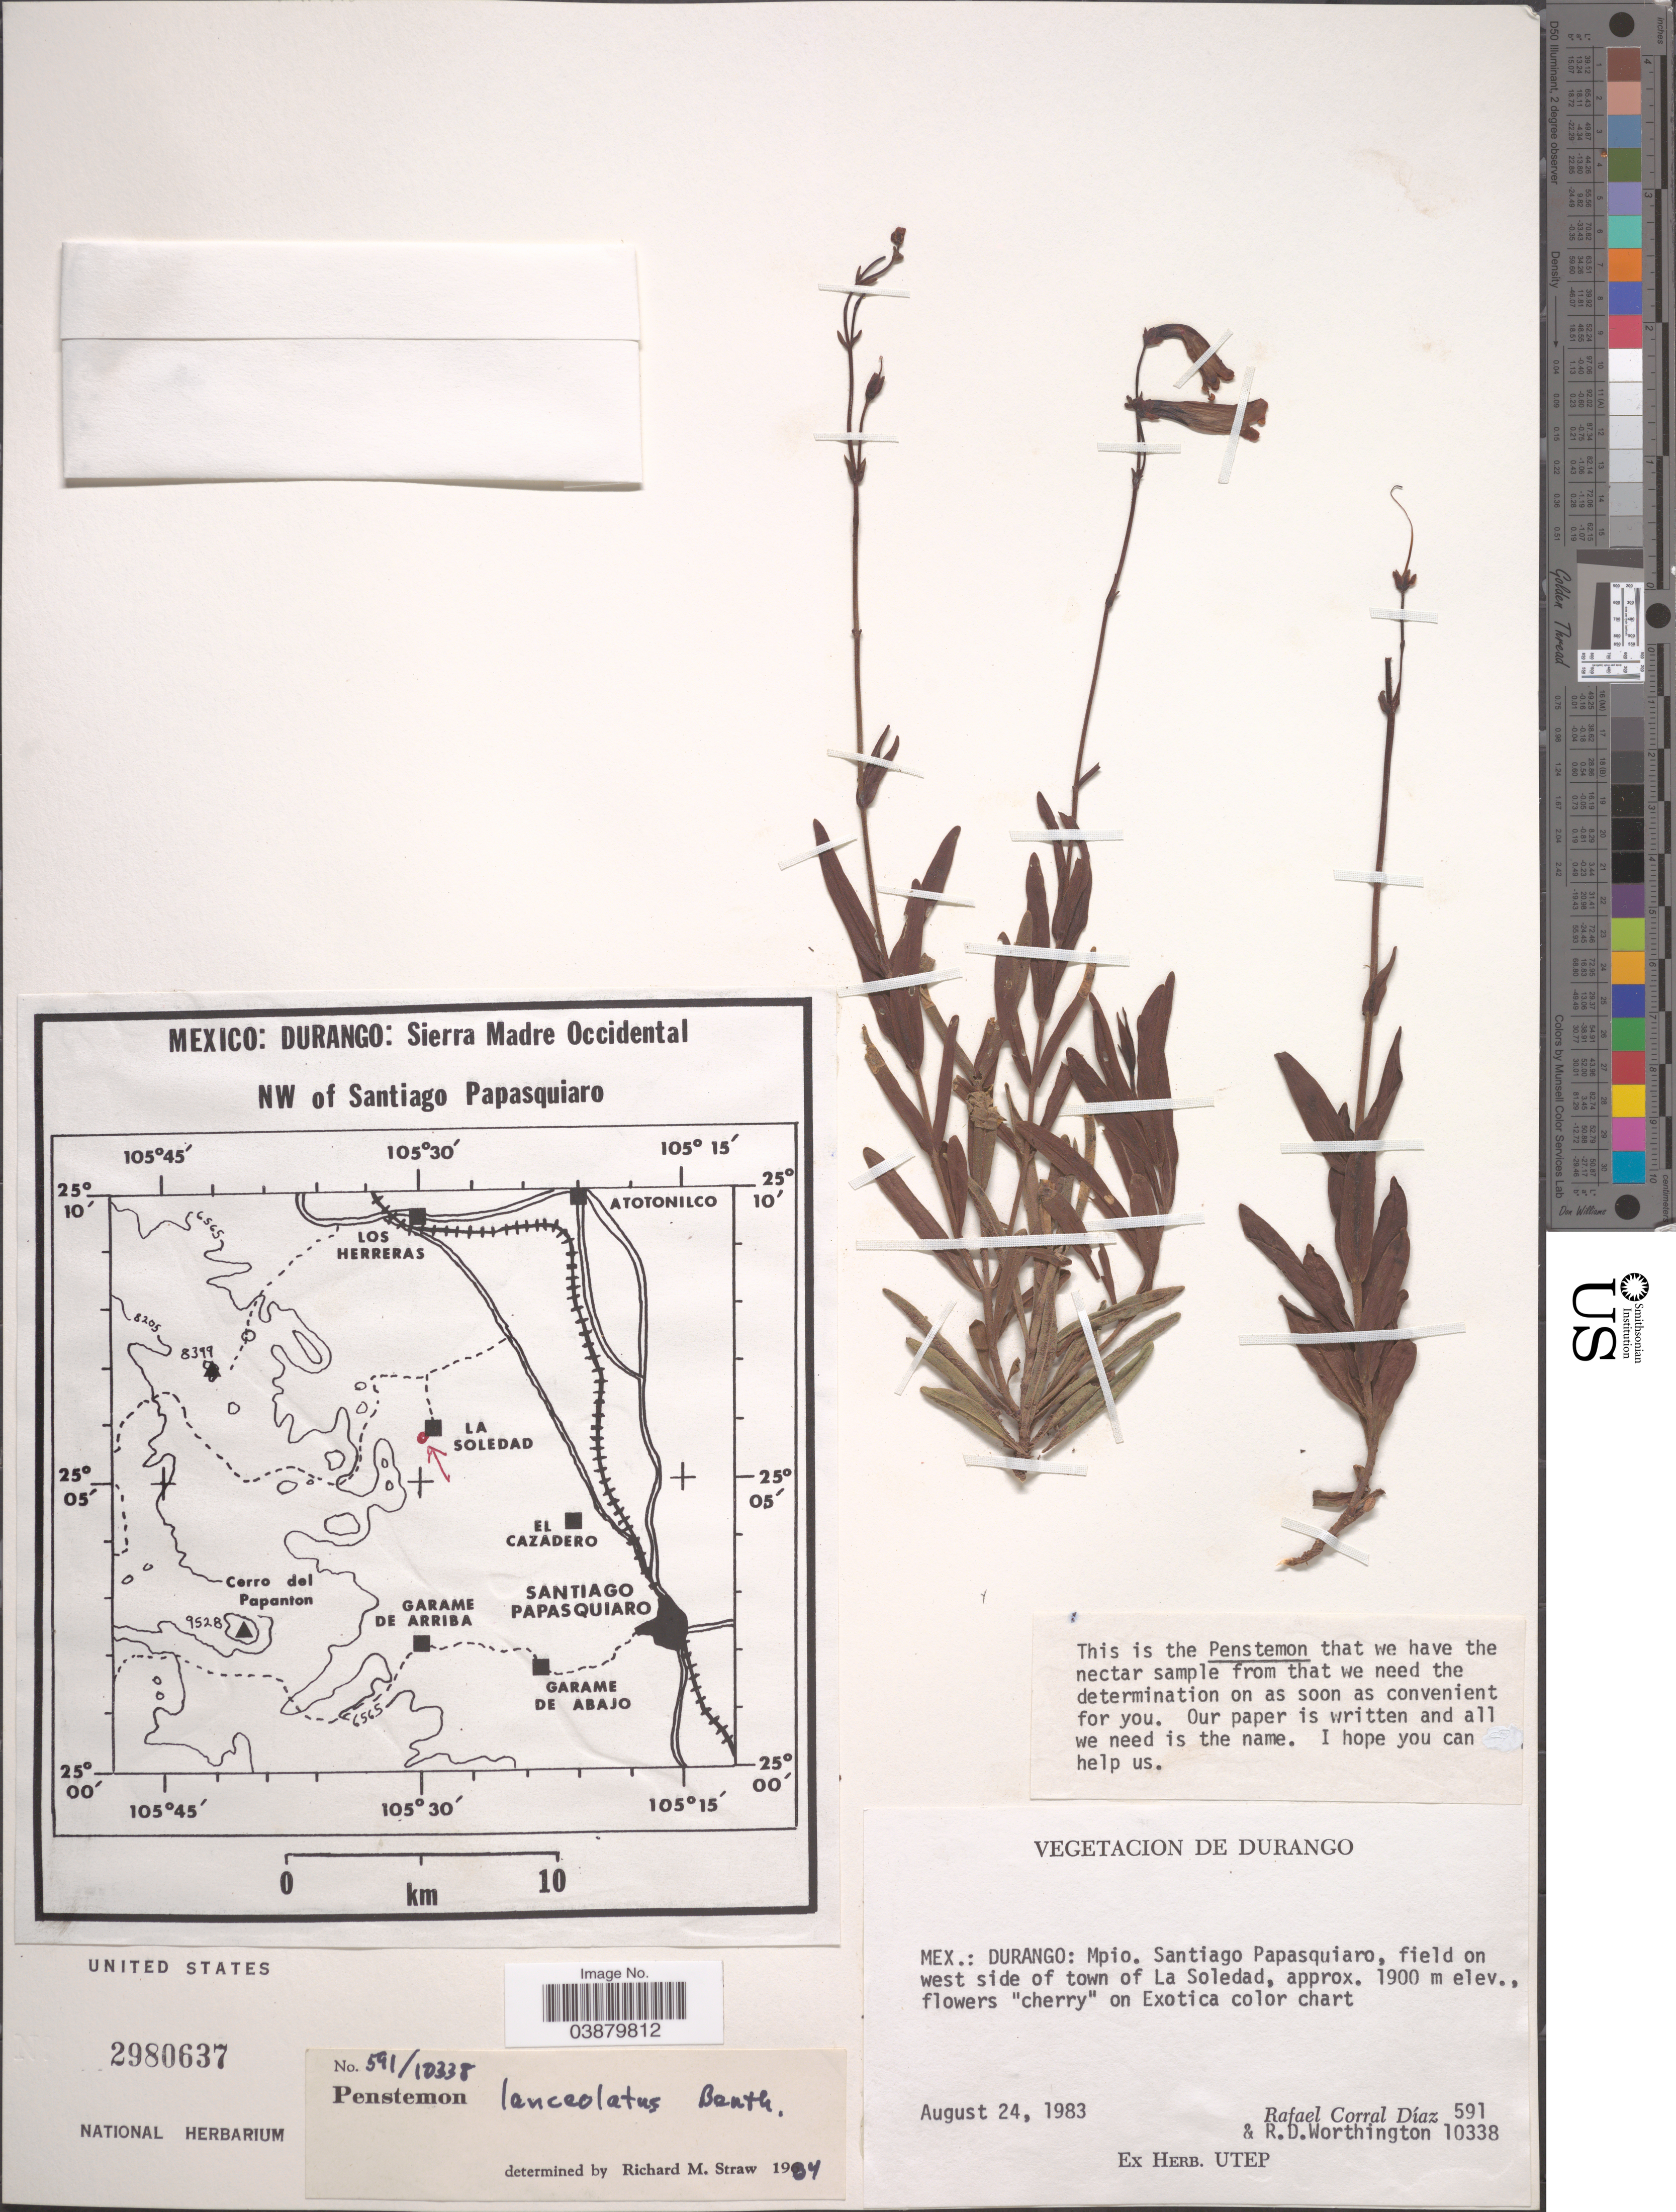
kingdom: Plantae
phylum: Tracheophyta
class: Magnoliopsida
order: Lamiales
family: Plantaginaceae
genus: Penstemon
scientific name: Penstemon lanceolatus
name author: Benth.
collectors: Corral Díaz, R. & R. Worthington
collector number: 591/10338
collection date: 1983-08-24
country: Mexico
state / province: Durango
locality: Mpio. Santiago Papasquiaro, field on west side of town of La Soledad.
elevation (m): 1900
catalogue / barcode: US 2980637